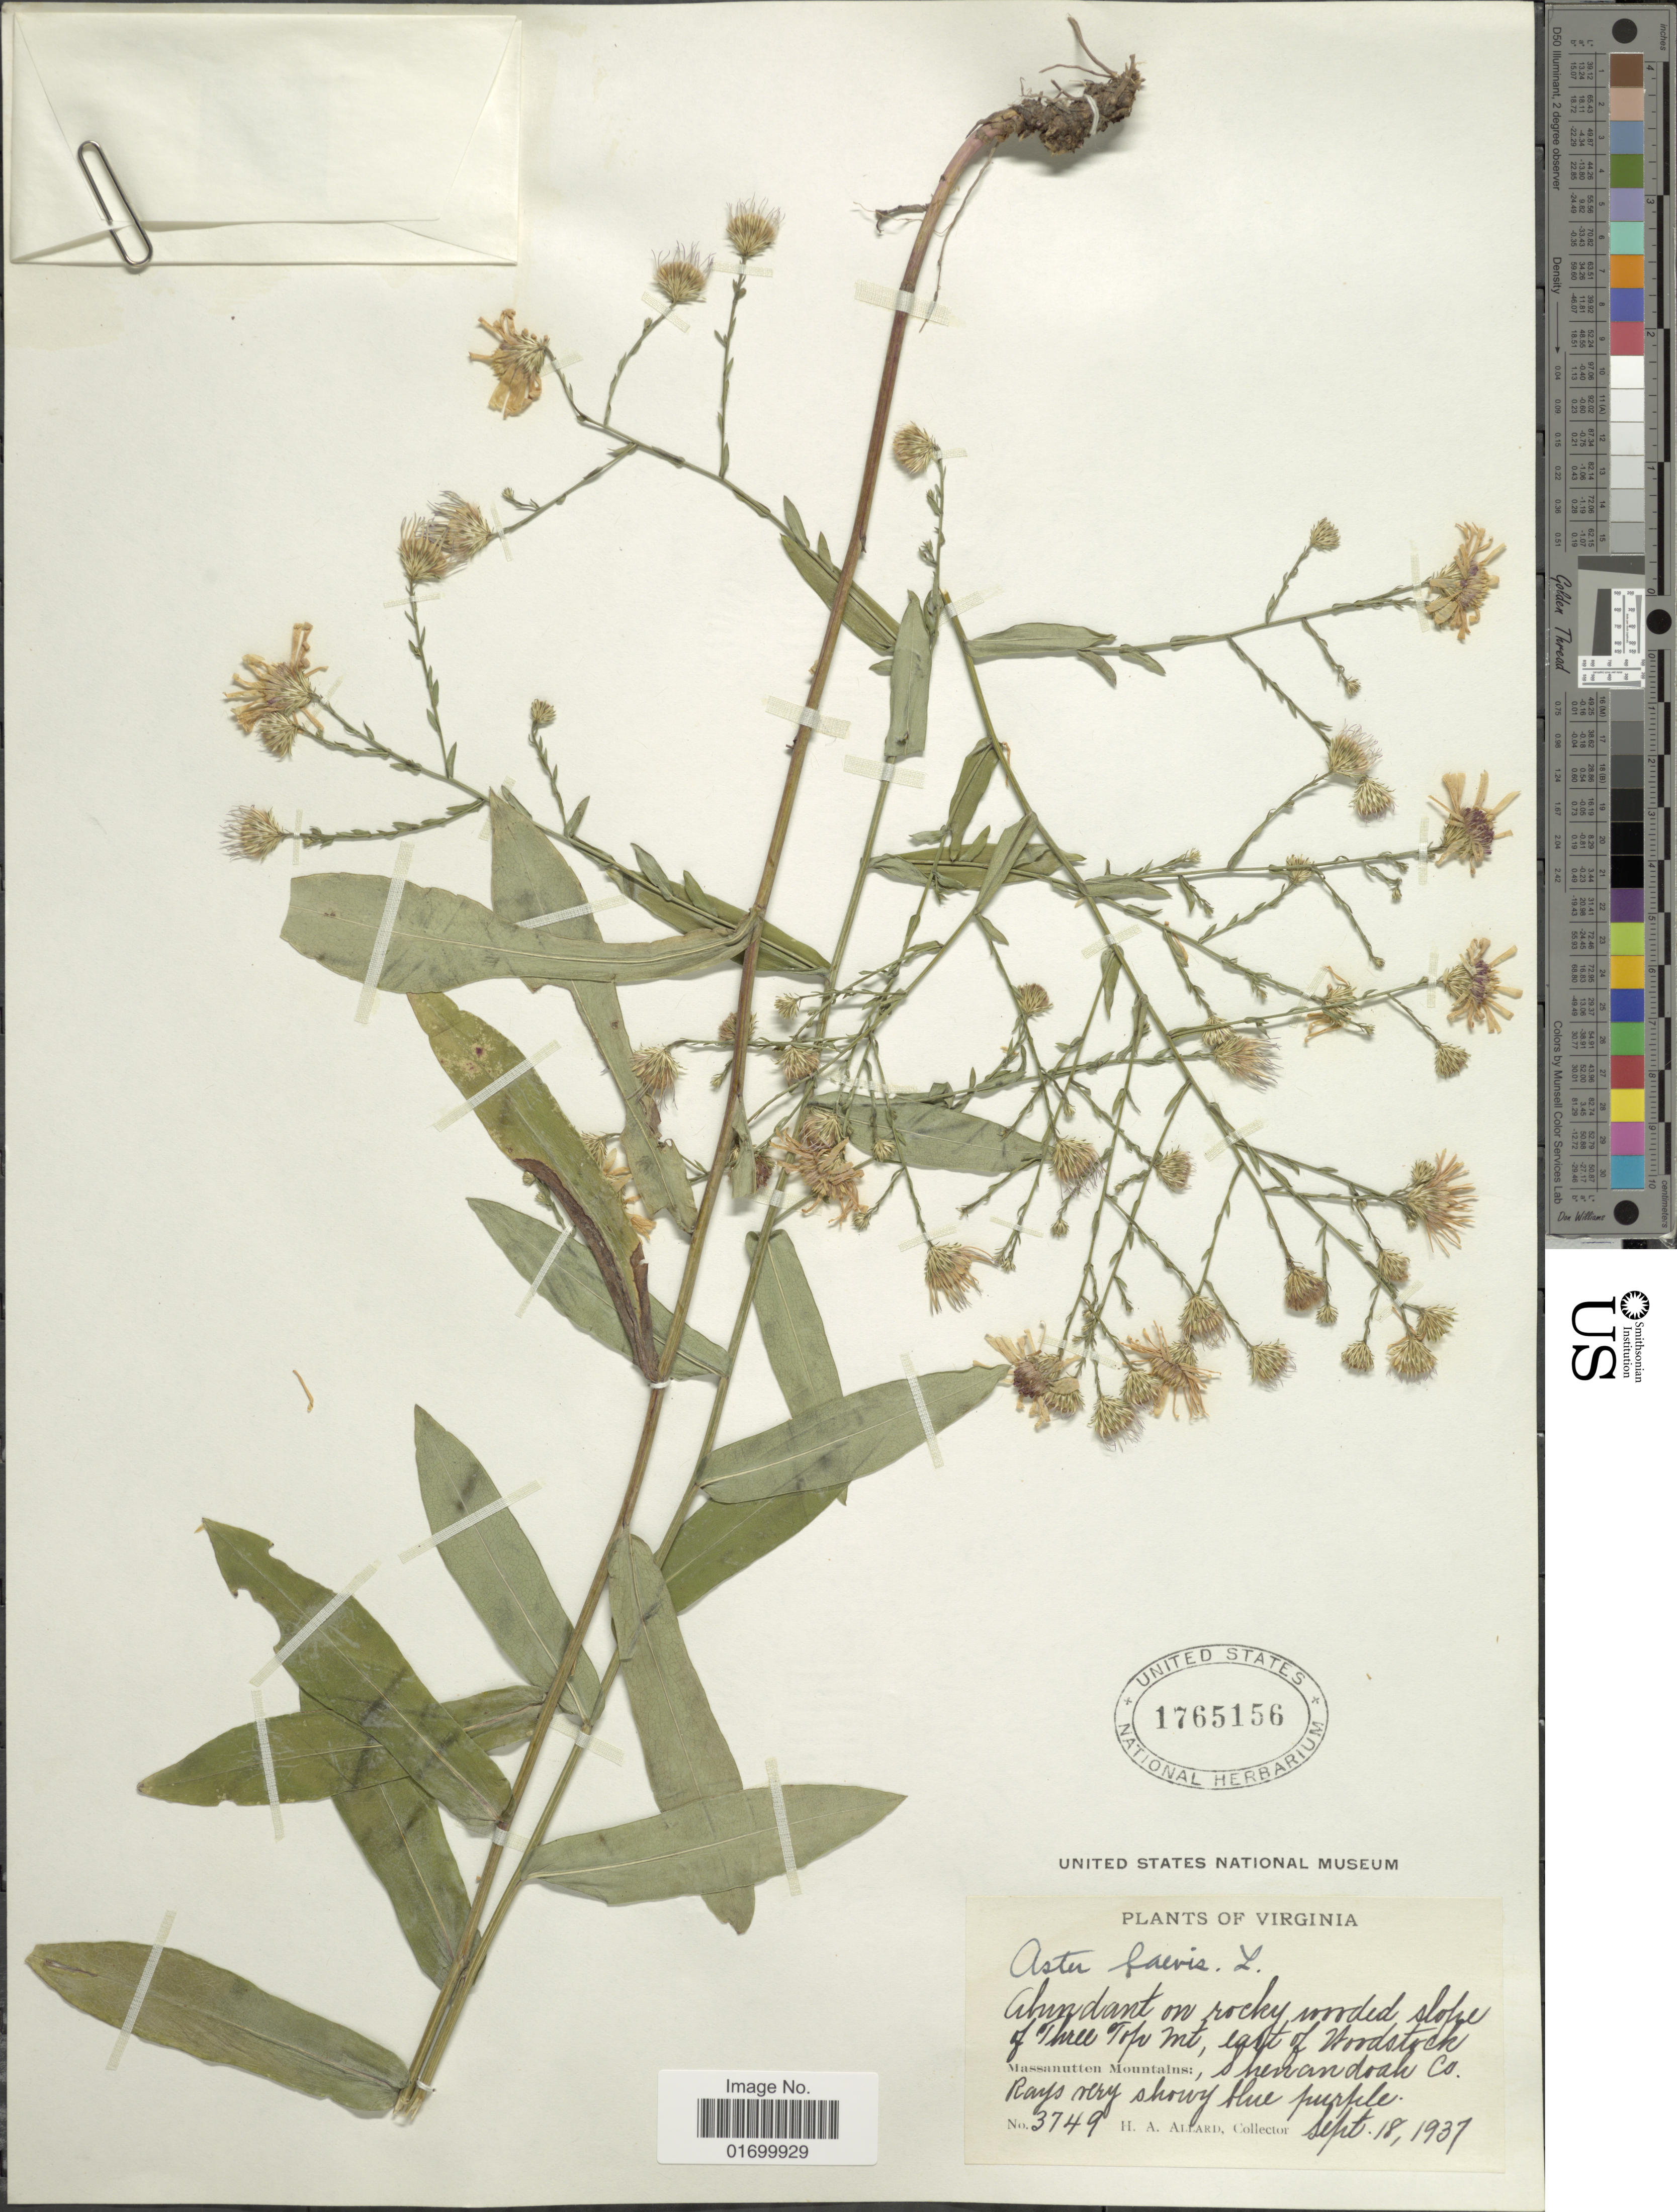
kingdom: Plantae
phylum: Tracheophyta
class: Magnoliopsida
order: Asterales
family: Asteraceae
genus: Symphyotrichum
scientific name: Symphyotrichum laeve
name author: (L.) Á. Löve & D. Löve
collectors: H. A. Allard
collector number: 3749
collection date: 1937-09-18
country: United States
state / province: Virginia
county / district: Shenandoah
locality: On rocky wooded slope of Three Top Mt, east of Woodstrock. Massanutten Mountains, Shenandoah Co.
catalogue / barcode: US 1765156